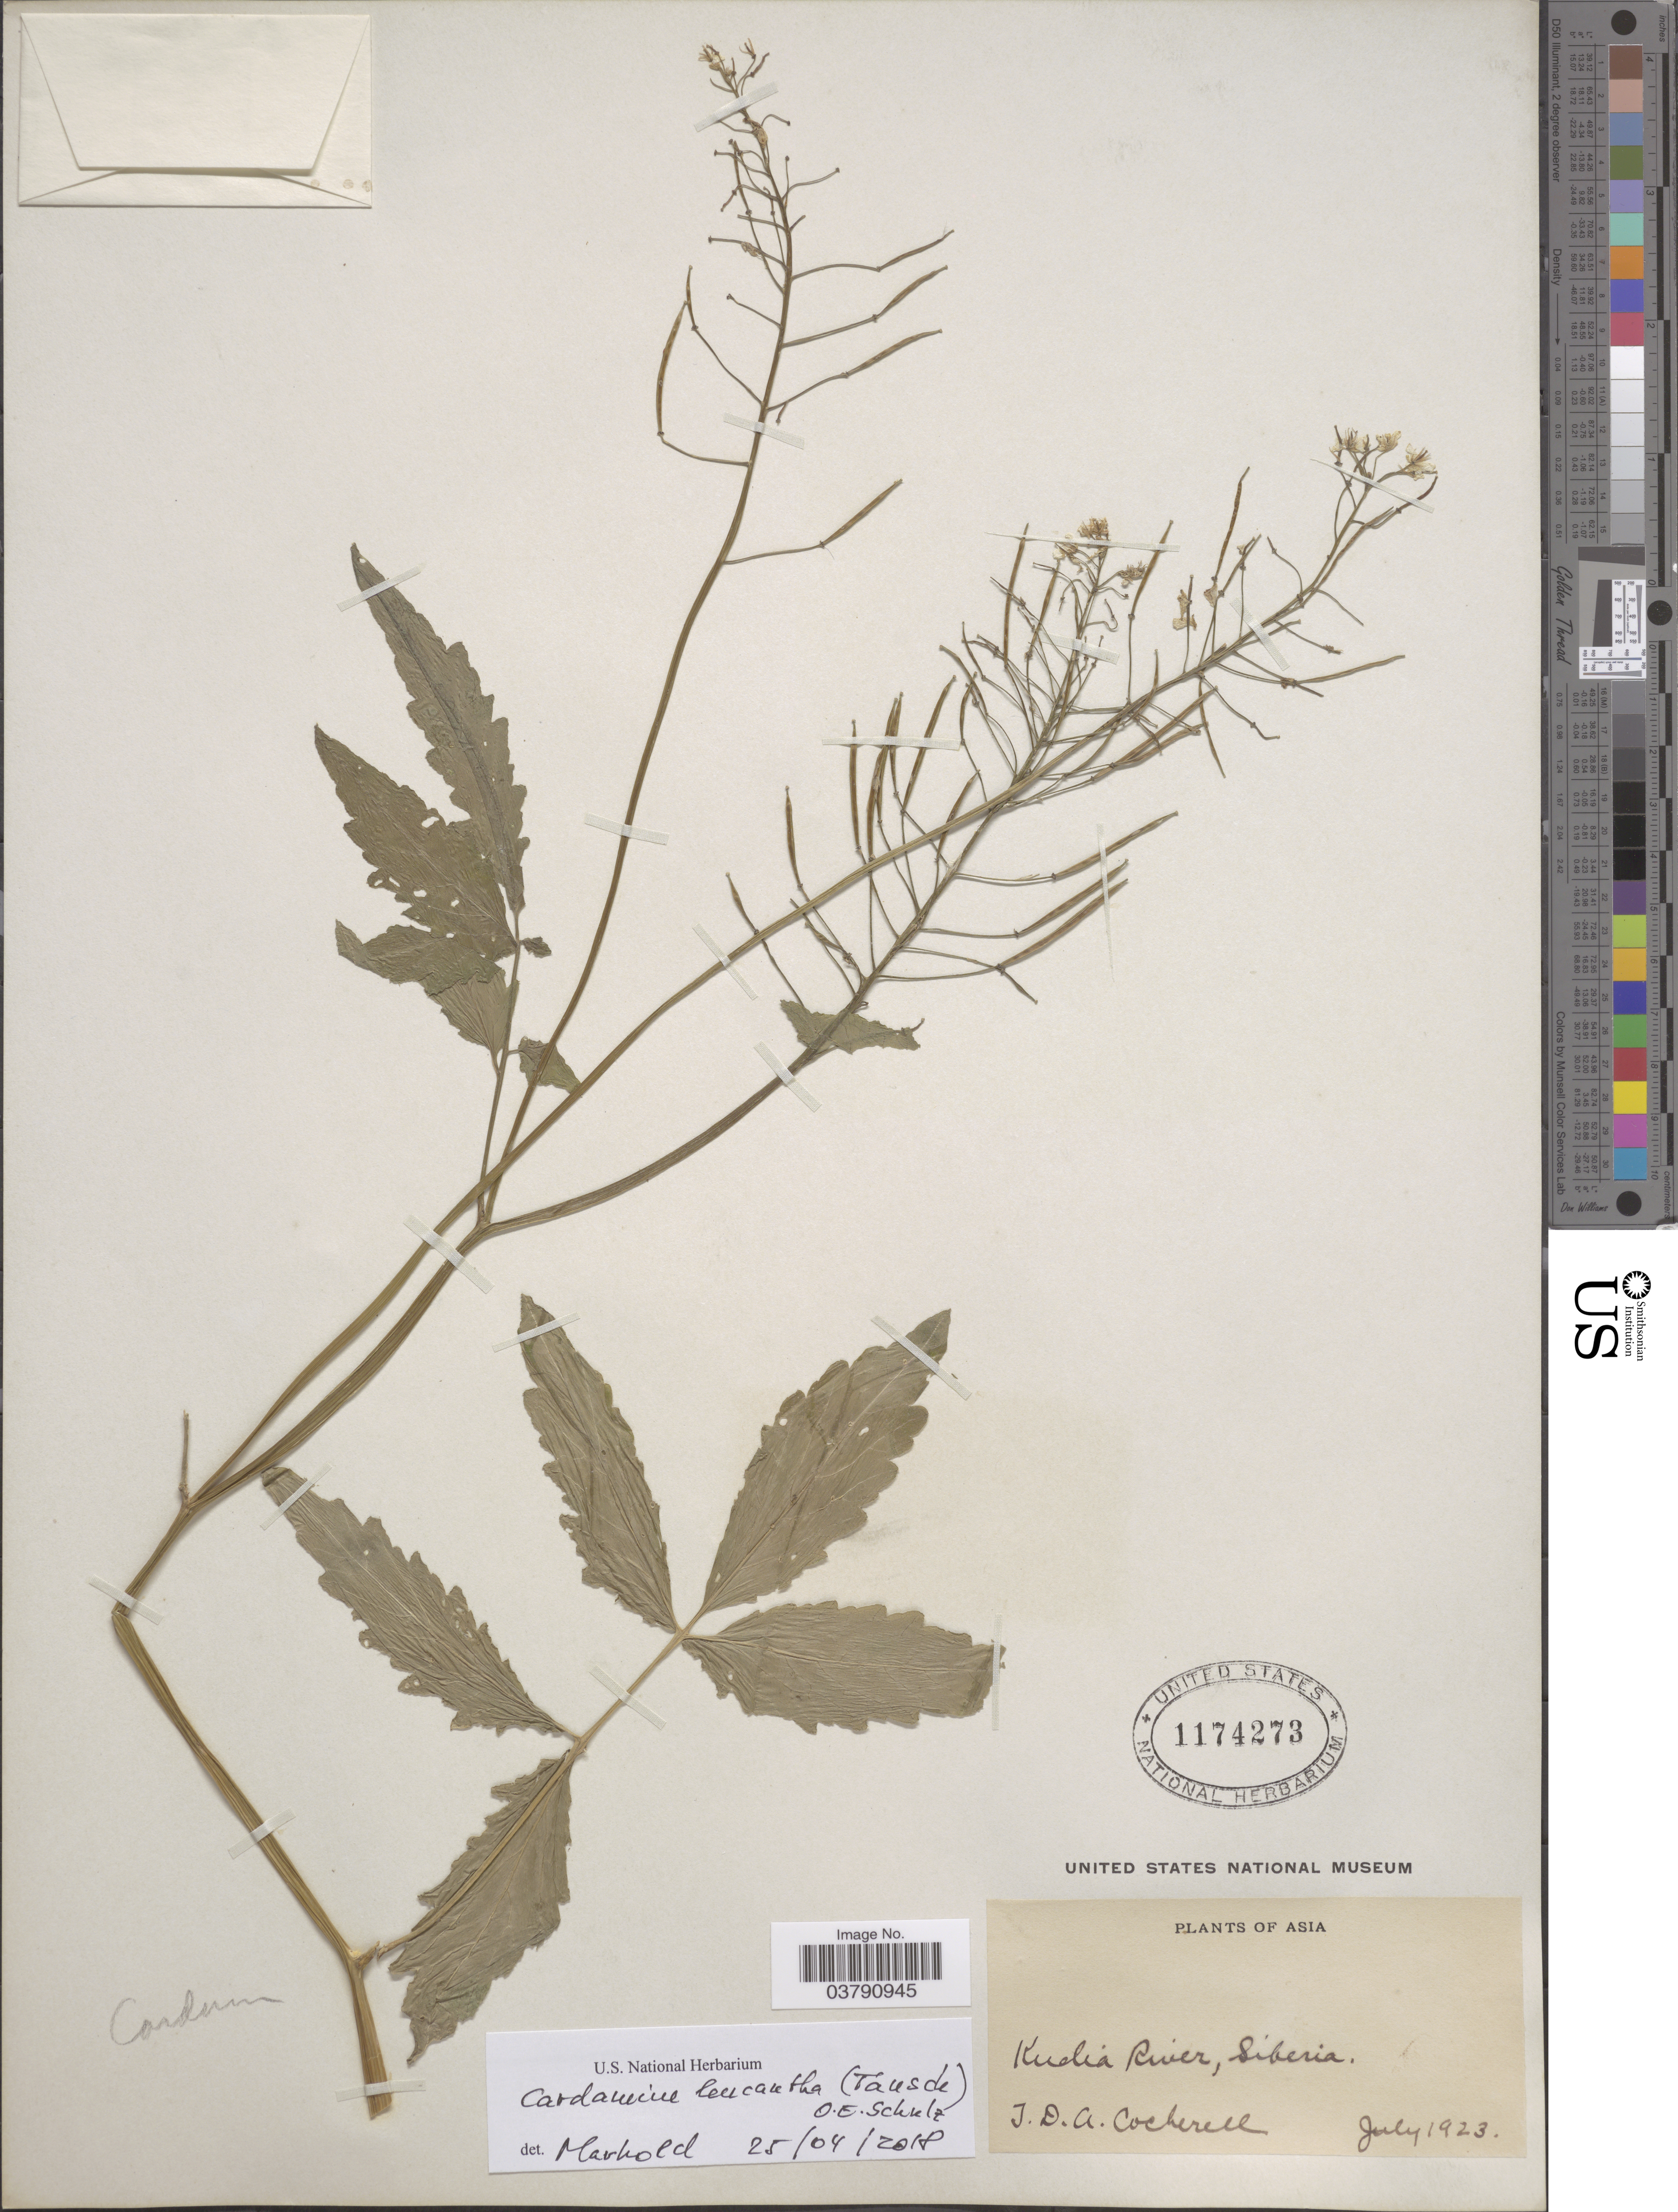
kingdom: Plantae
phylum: Tracheophyta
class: Magnoliopsida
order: Brassicales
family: Brassicaceae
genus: Cardamine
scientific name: Cardamine leucantha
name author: (Tausch) O.E. Schulz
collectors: J. Cockerell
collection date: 1923-07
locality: Asia. Kudia River, Siberia.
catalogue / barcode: US 1174273